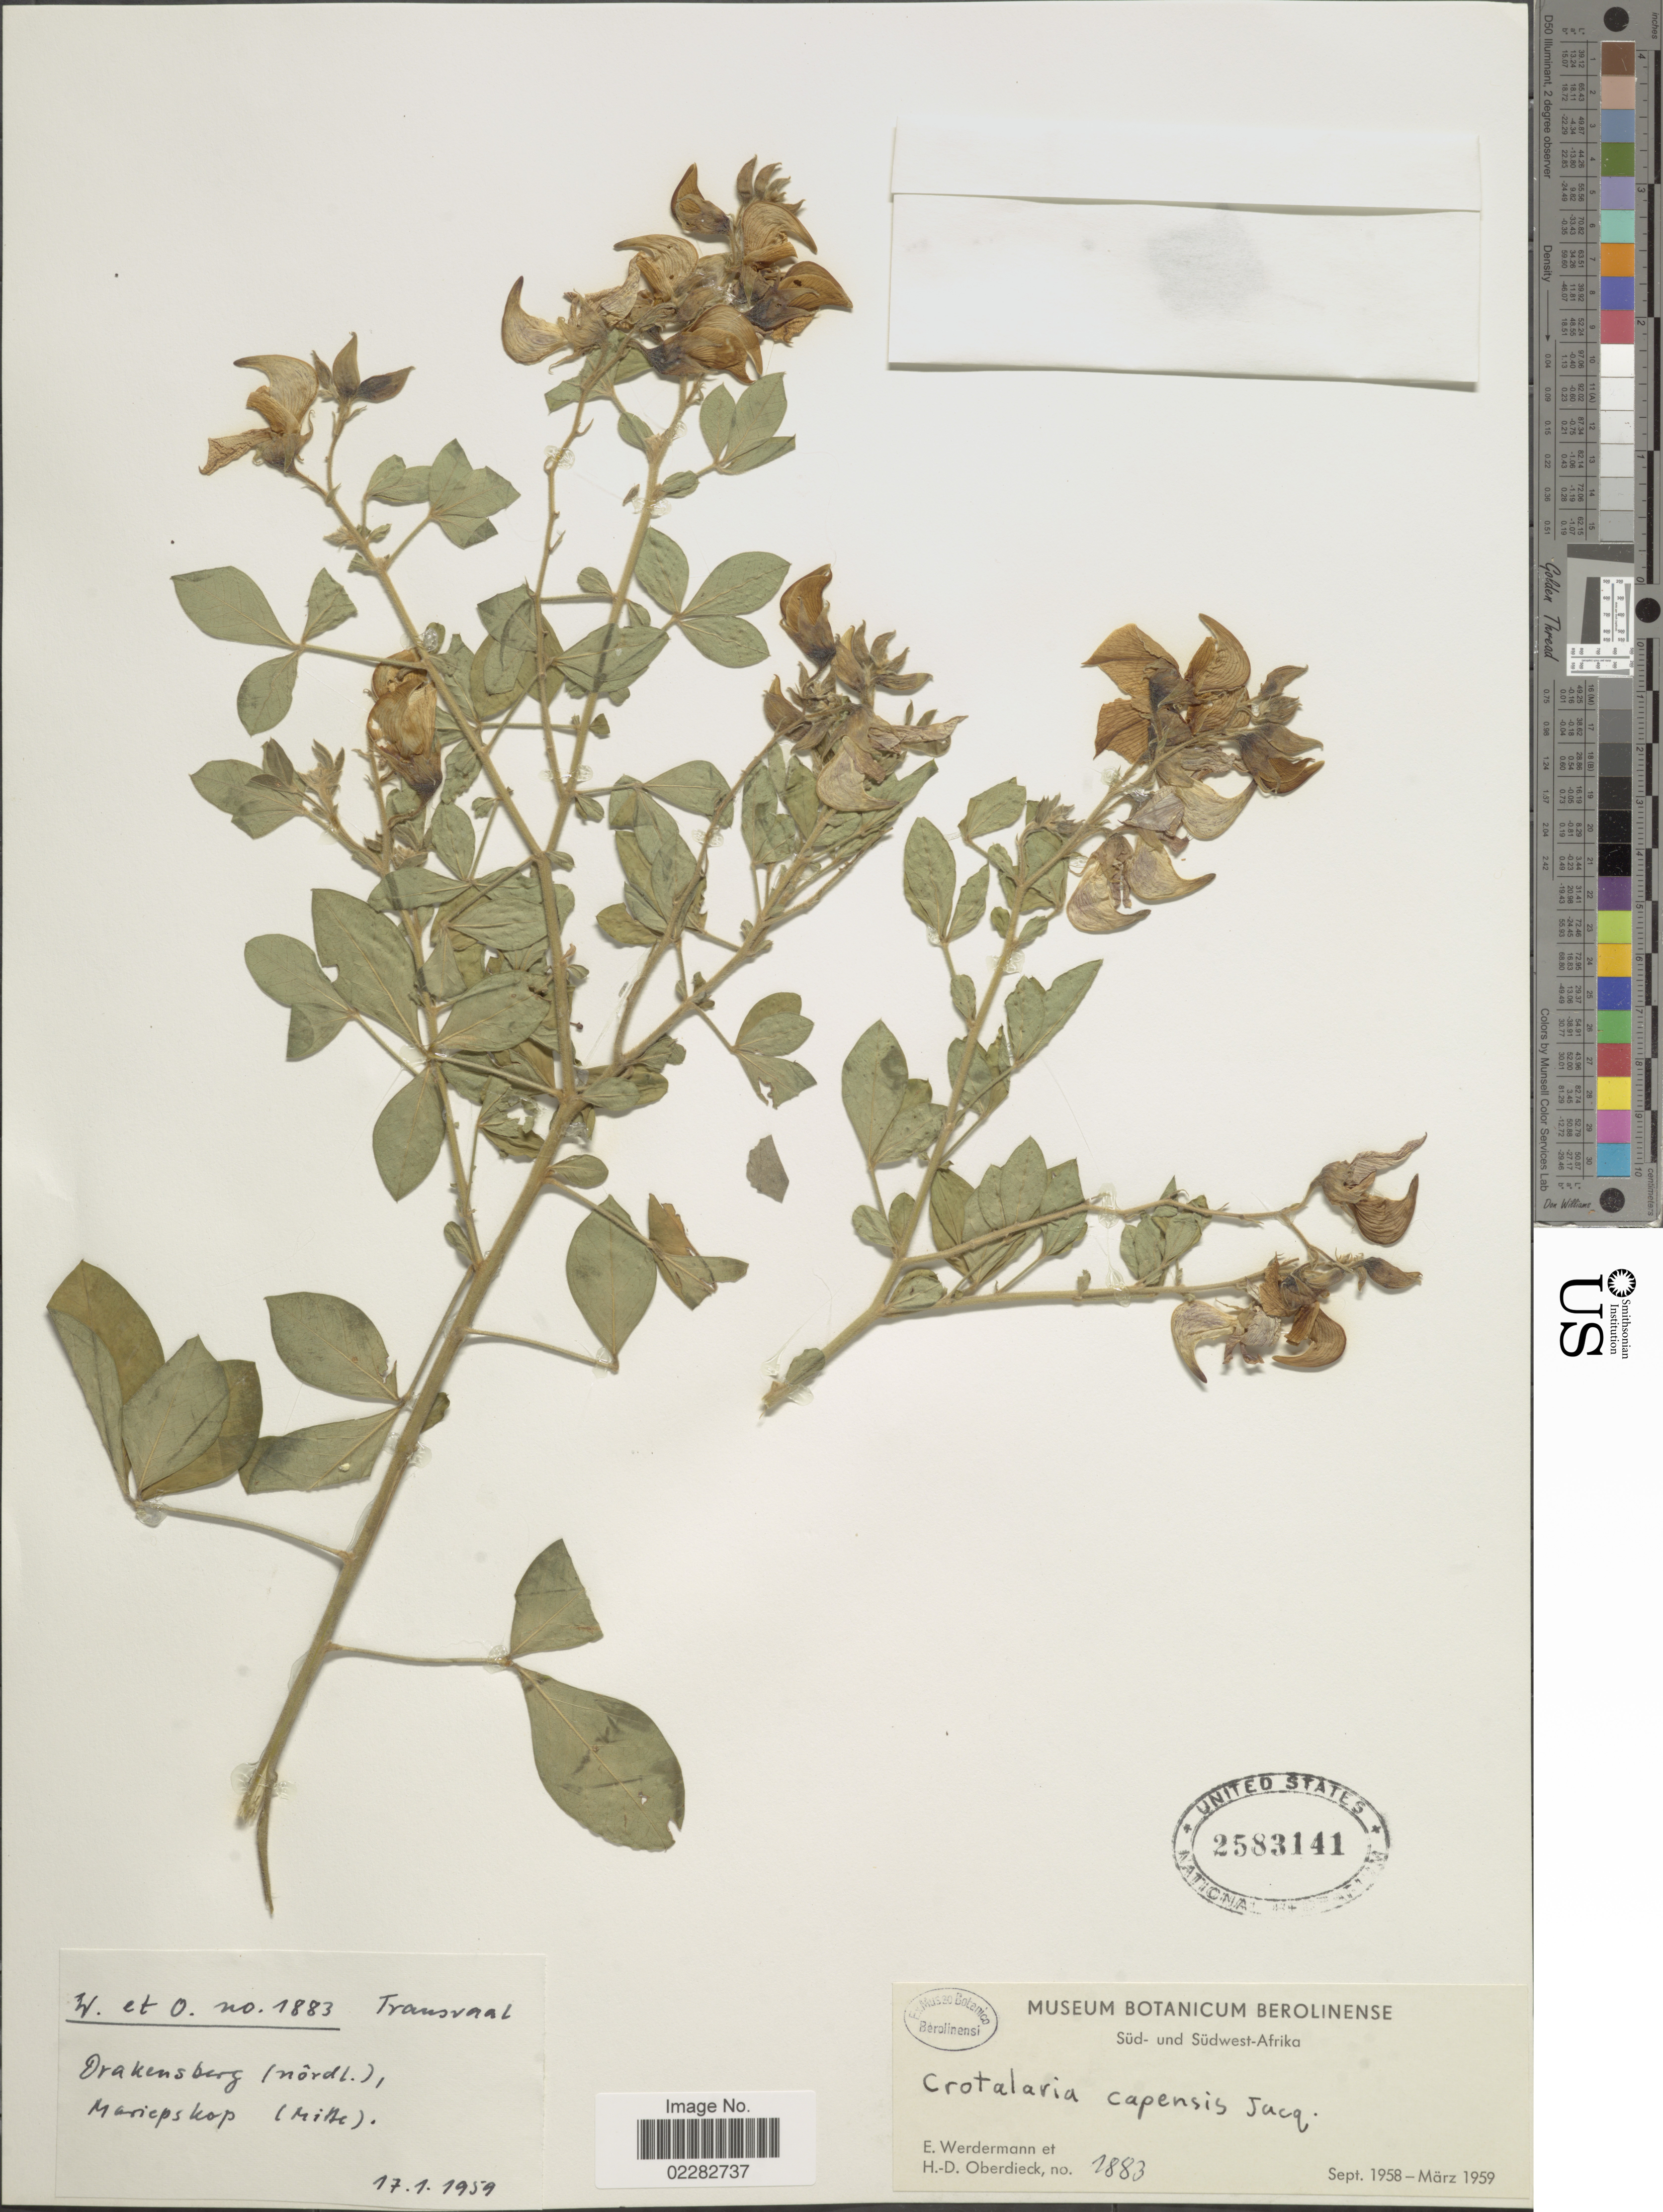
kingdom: Plantae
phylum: Tracheophyta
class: Magnoliopsida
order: Fabales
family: Fabaceae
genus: Crotalaria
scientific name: Crotalaria capensis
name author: Jacq.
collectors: E. Werdermann & H. Oberdieck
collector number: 1883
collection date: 1959-01-17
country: Namibia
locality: Süd- und Südwest-Afrika, Transvaal, Drakensberg (nordl.), Mariepskop (Mitte).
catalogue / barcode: US 2583141